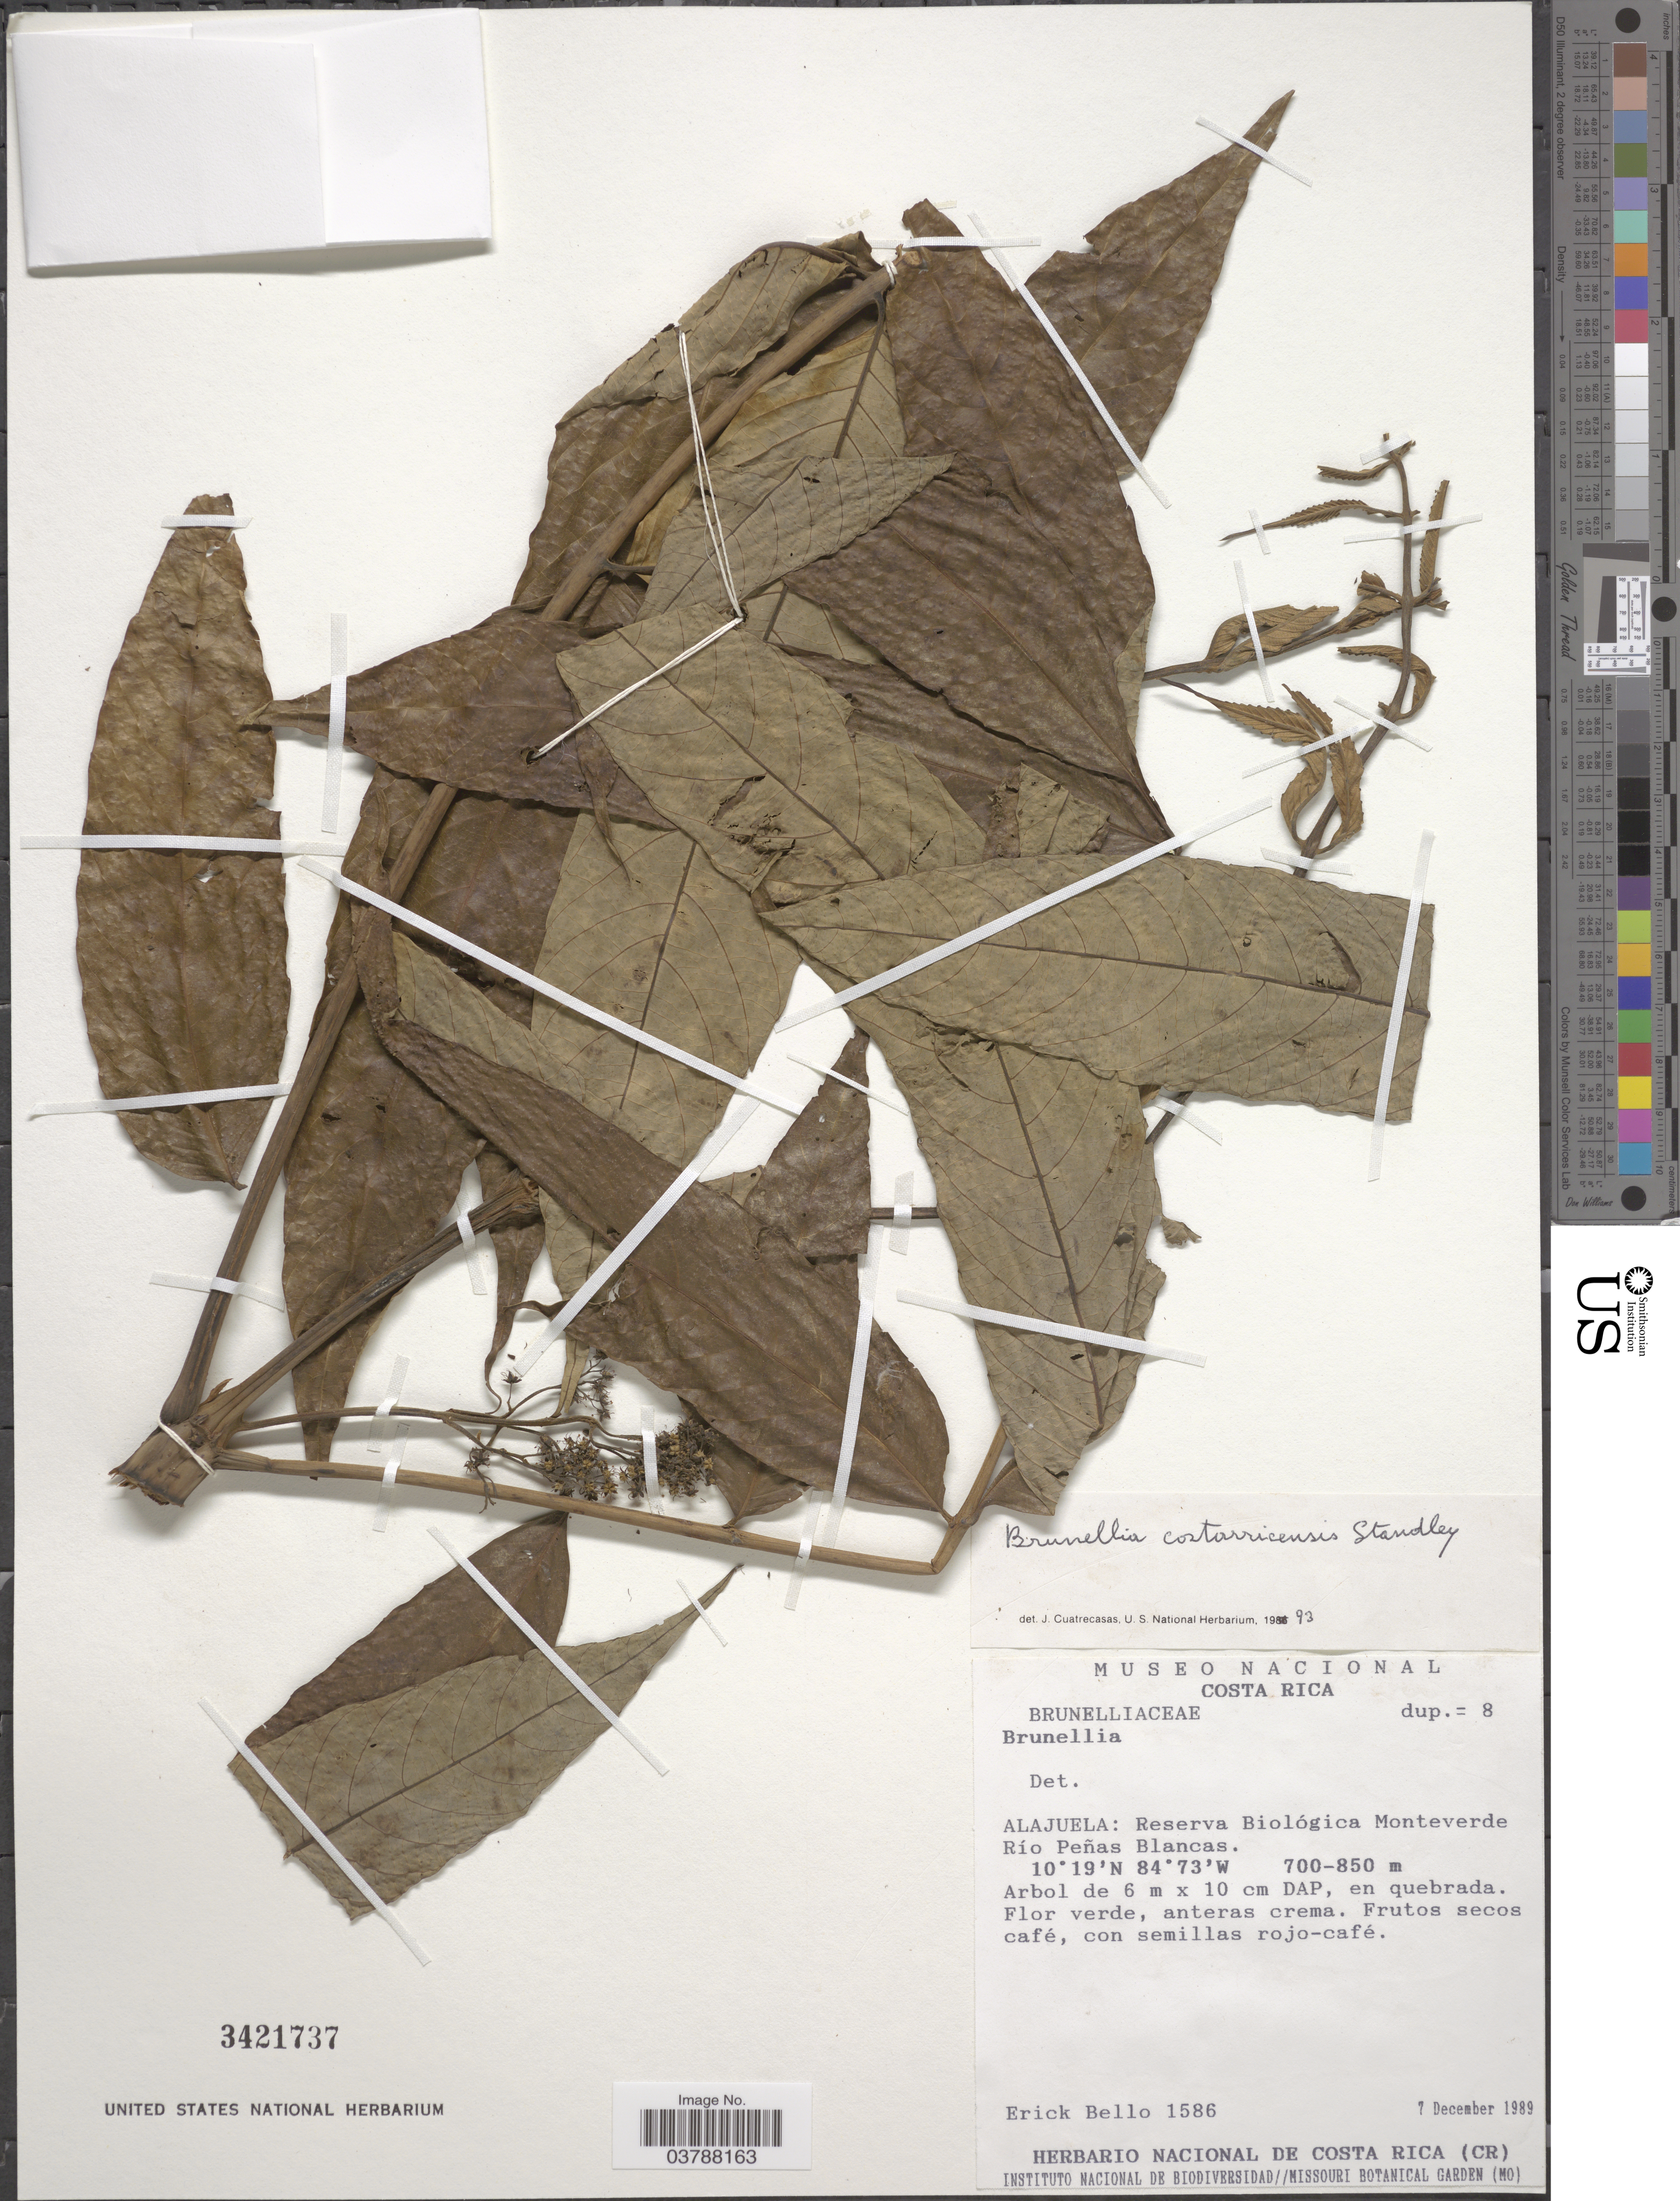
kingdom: Plantae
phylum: Tracheophyta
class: Magnoliopsida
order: Oxalidales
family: Brunelliaceae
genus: Brunellia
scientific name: Brunellia costaricensis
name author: Standl.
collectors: E. Bello C.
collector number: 1586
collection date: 1989-12-07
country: Costa Rica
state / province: Alajuela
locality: Reserva Biológica Monteverde Río Peñas Blancas.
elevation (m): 700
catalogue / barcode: US 3421737